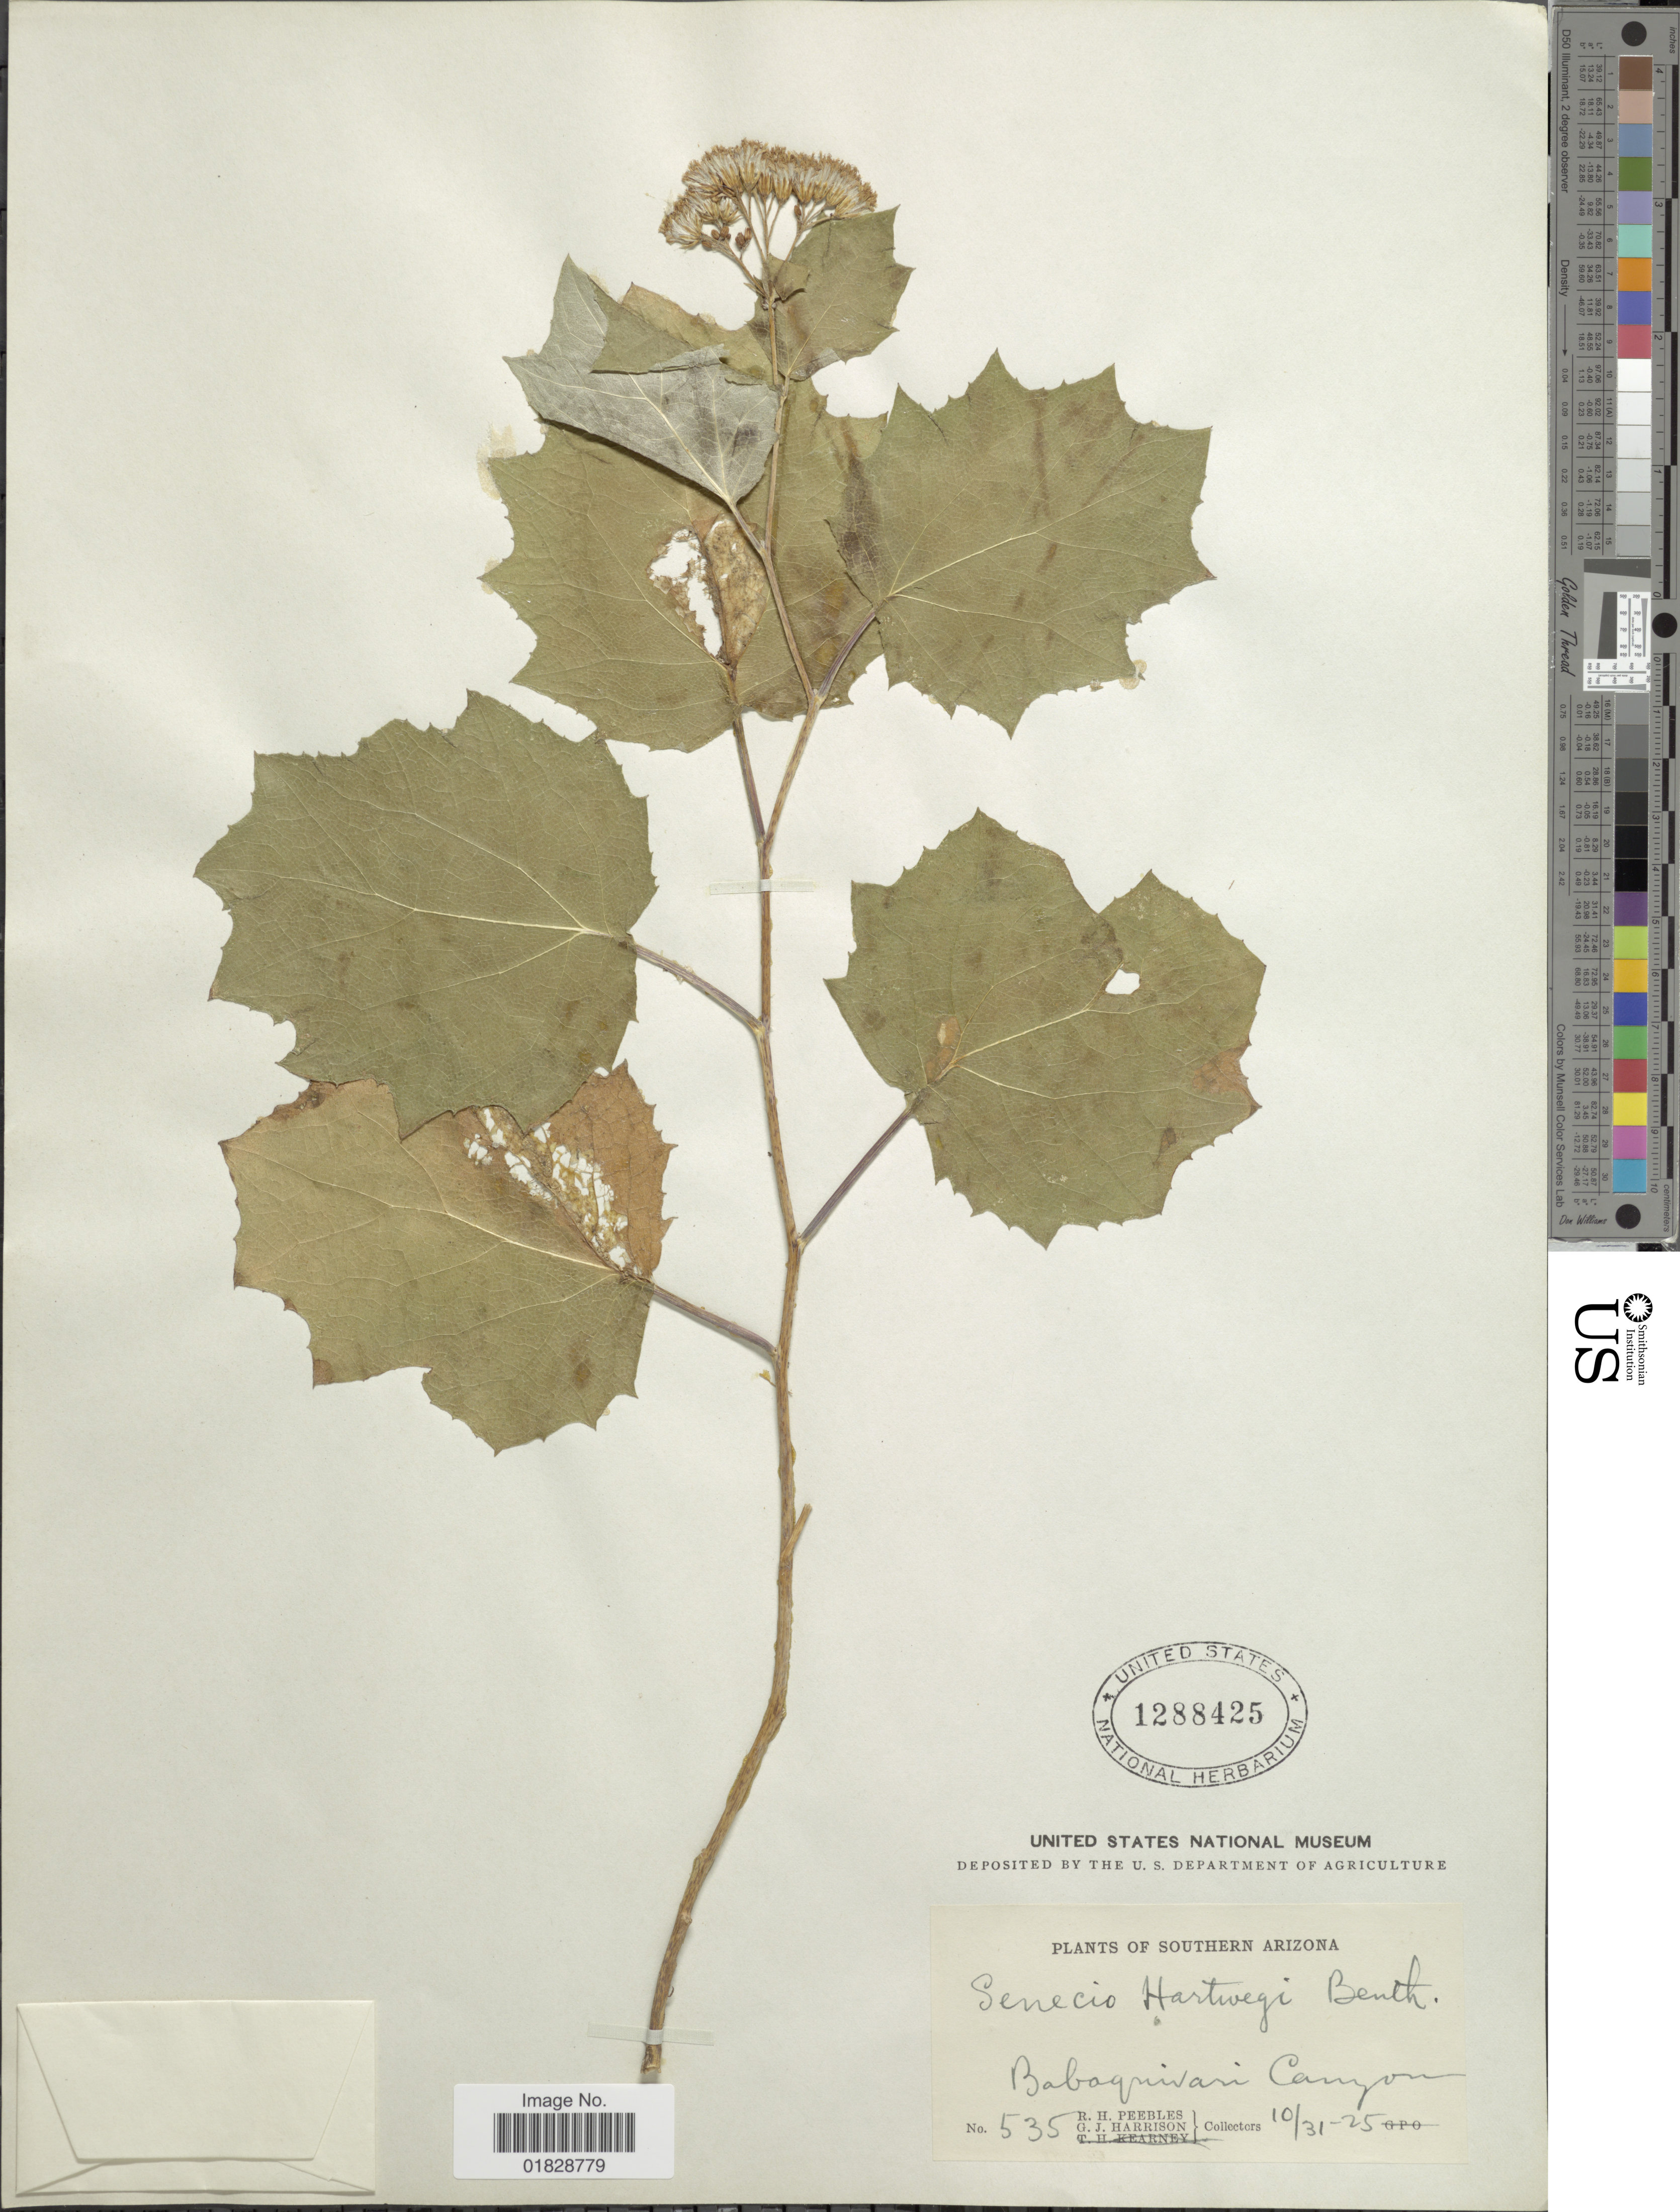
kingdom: Plantae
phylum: Tracheophyta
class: Magnoliopsida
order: Asterales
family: Asteraceae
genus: Roldana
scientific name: Roldana hartwegii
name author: (Benth.) H. Rob. & Brettell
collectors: R. H. Peebles & G. J. Harrison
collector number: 535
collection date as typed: Transcribed d/m/y: 31/10/25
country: United States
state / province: Arizona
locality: Southern Arizona. Babaquivari Canyon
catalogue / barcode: US 1288425